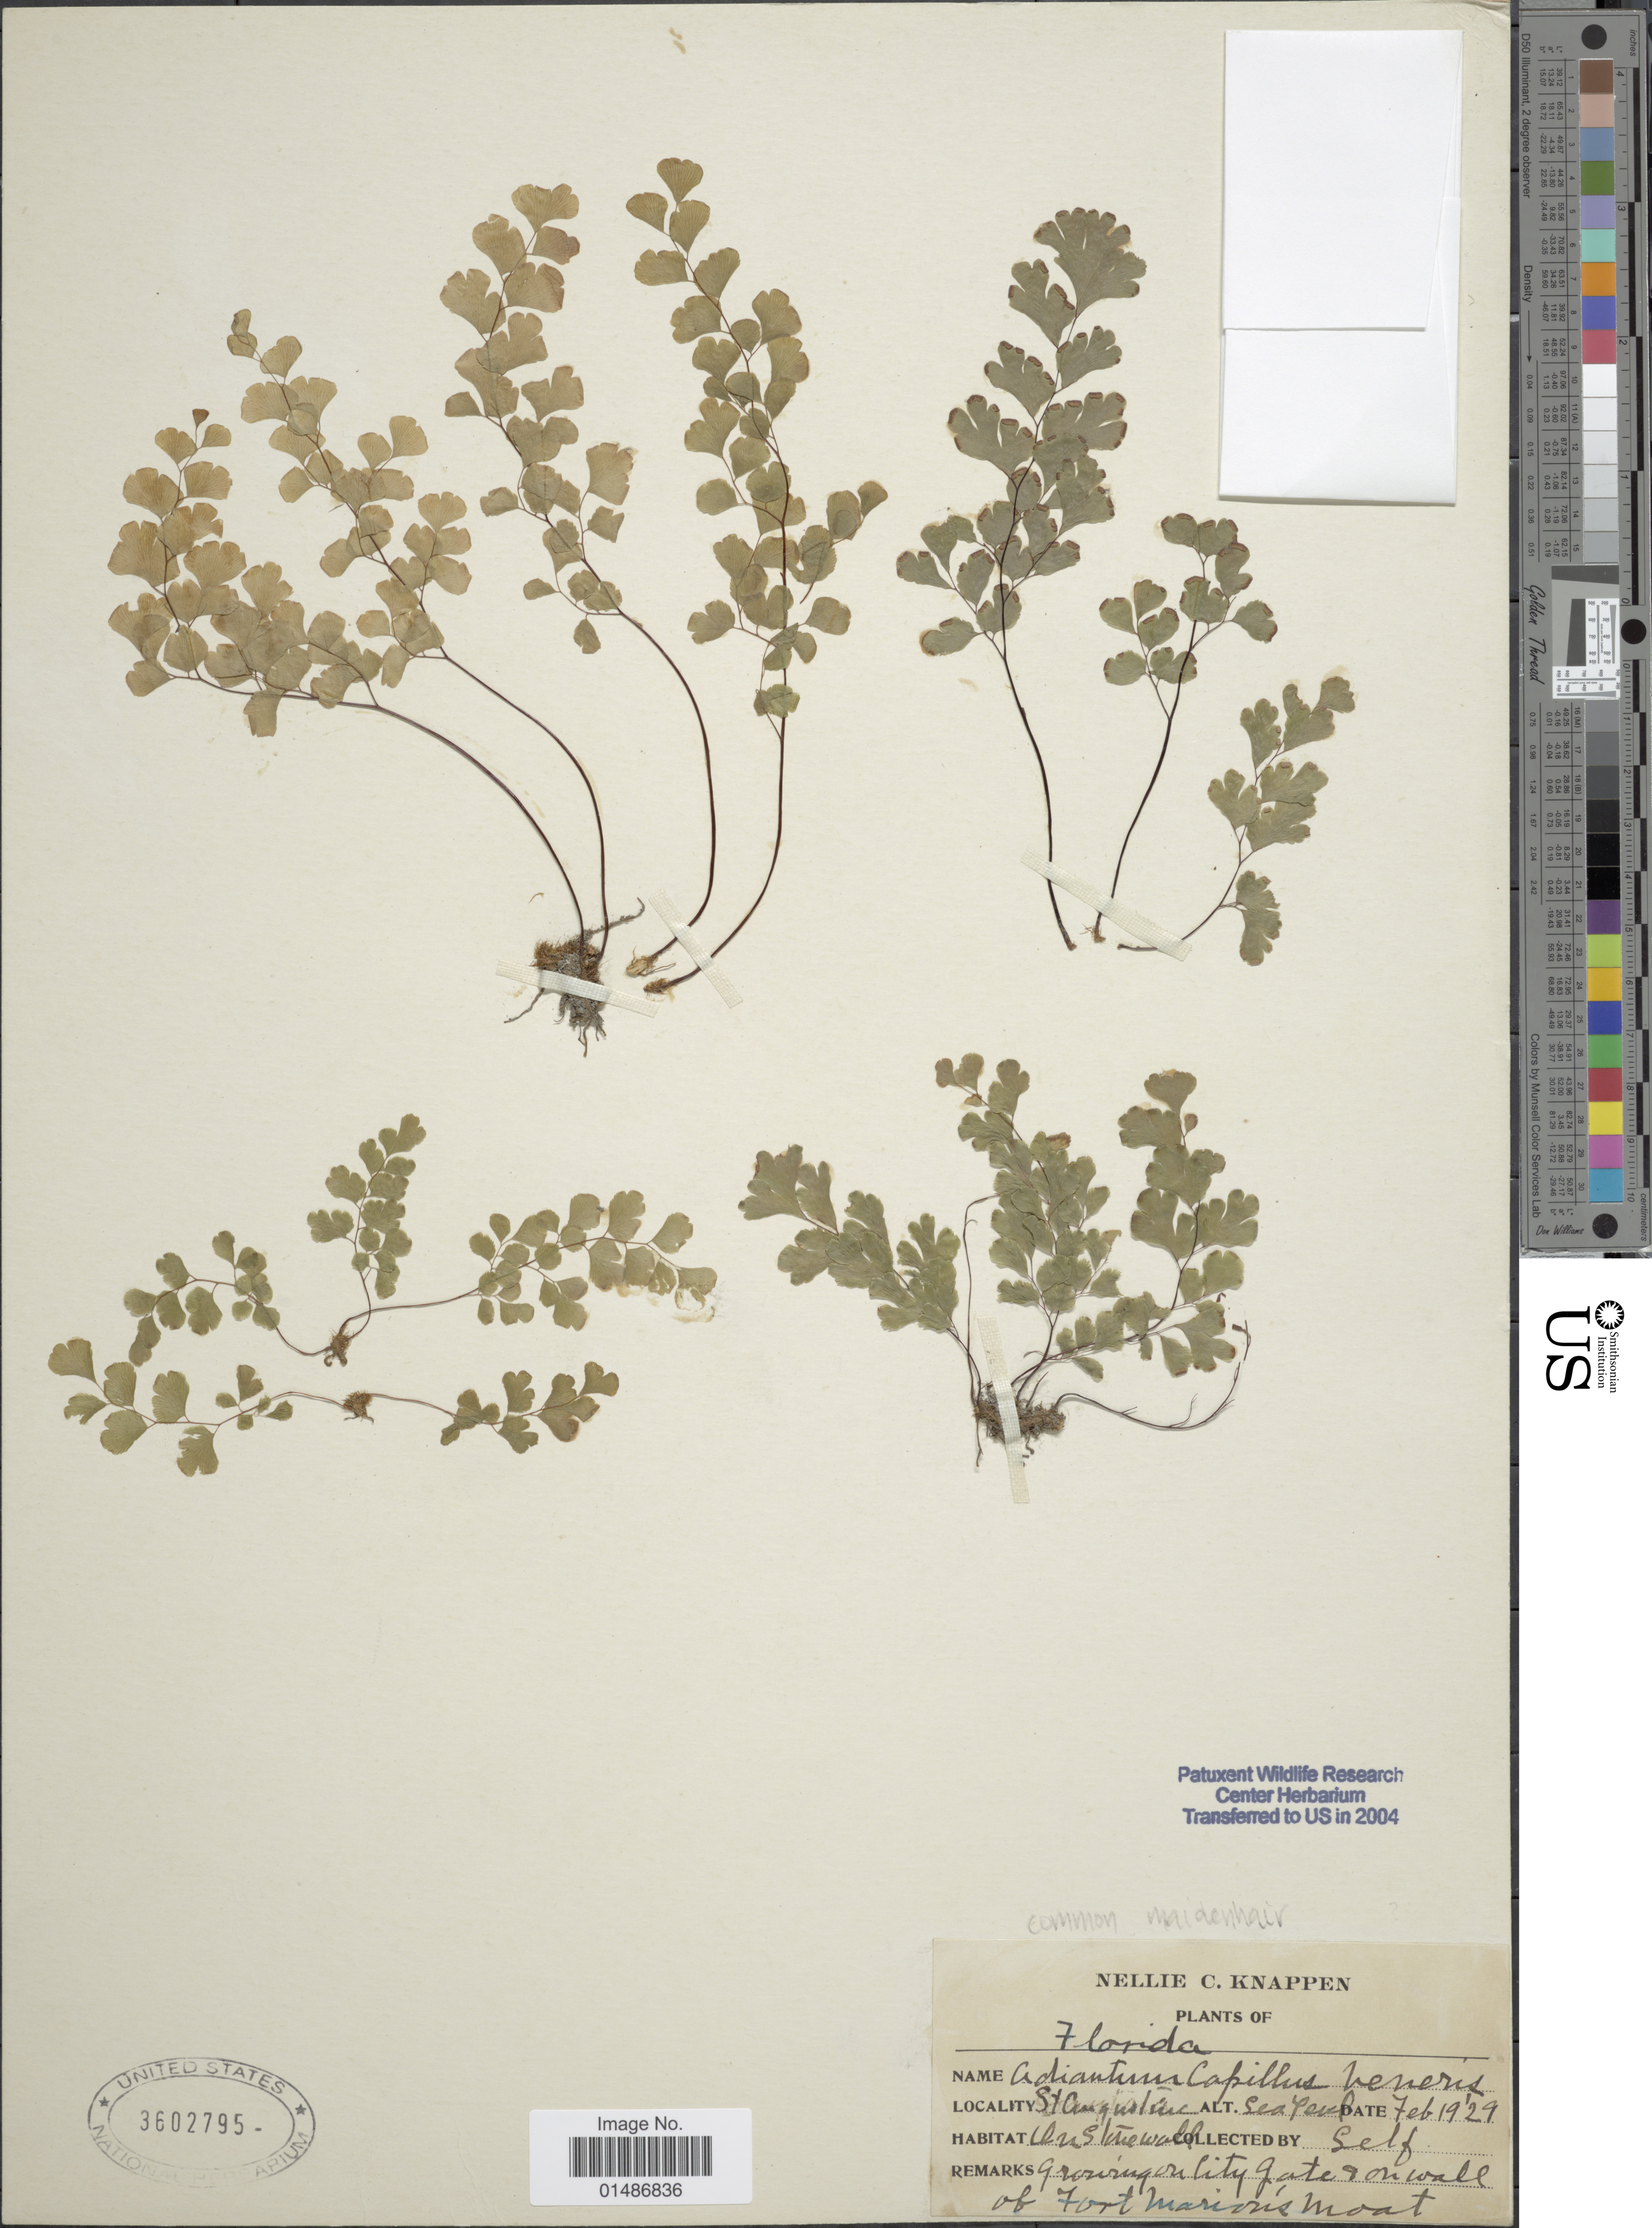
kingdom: Plantae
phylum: Tracheophyta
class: Polypodiopsida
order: Polypodiales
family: Pteridaceae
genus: Adiantum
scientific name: Adiantum capillus-veneris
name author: L.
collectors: N. Knappen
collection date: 1929-02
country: United States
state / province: Florida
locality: St. Augustine. Growing on city Gate 9 on wall of Fort Marcos moat.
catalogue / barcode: US 3602795